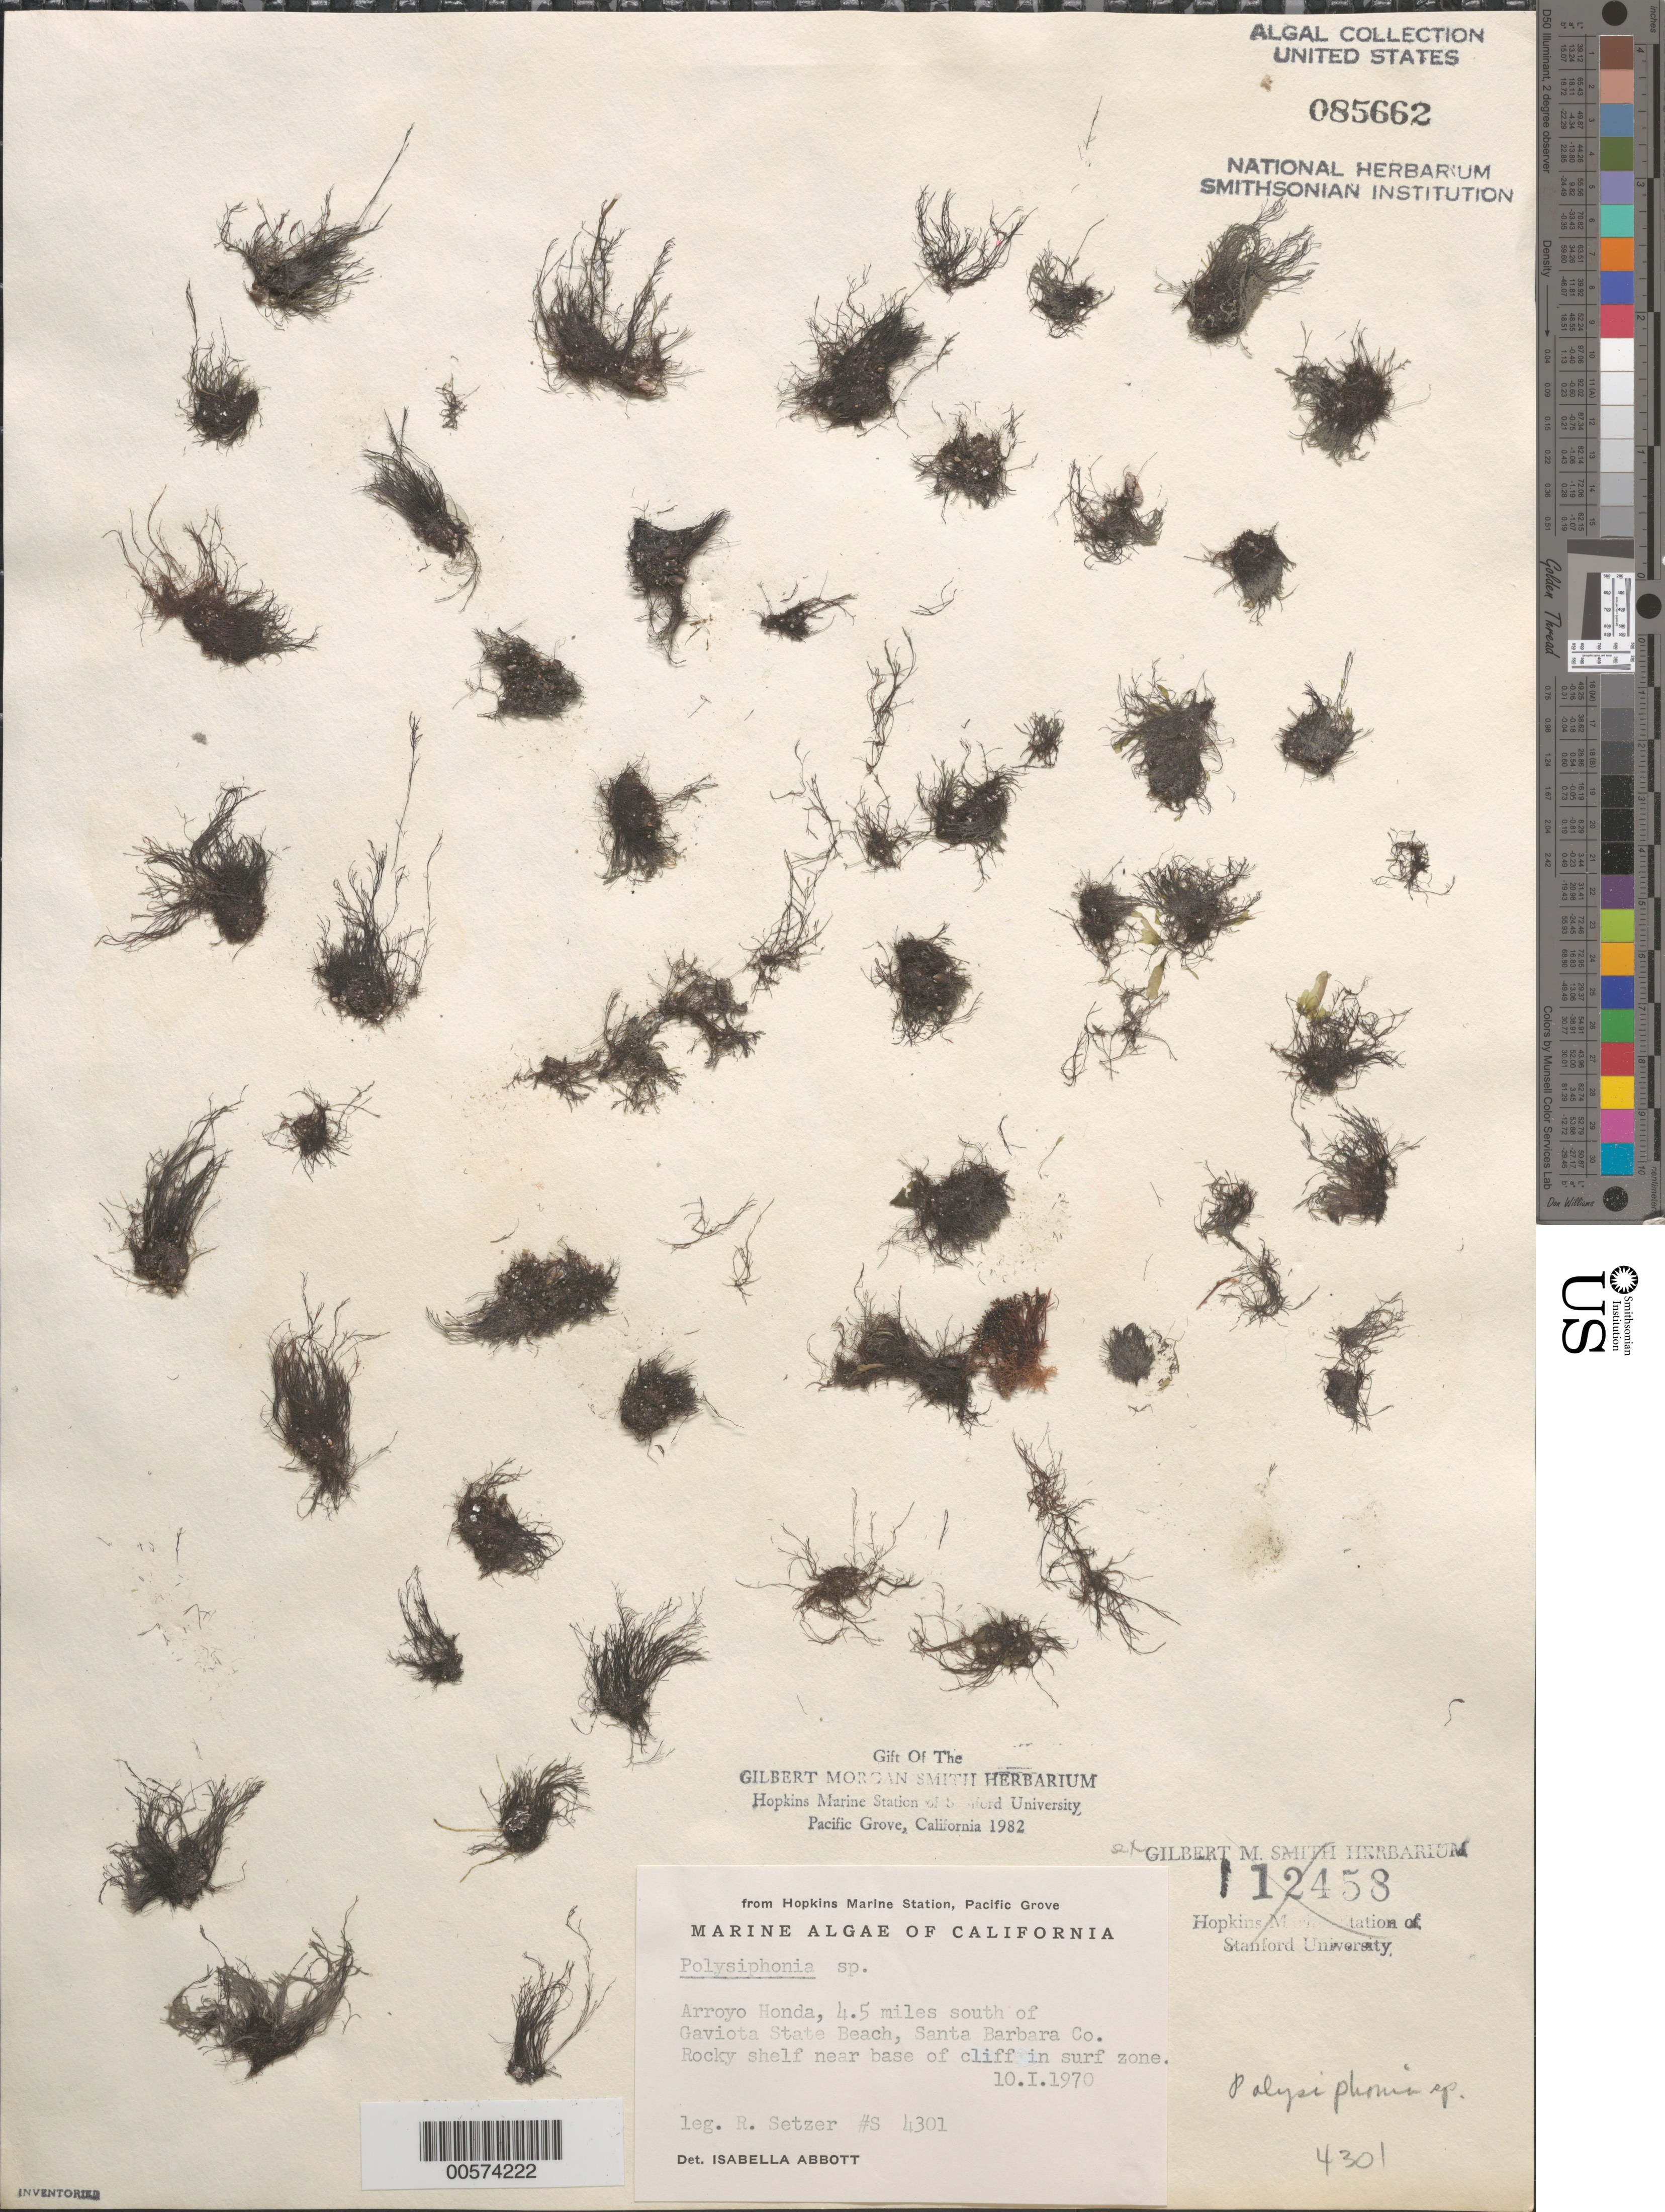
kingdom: Plantae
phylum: Rhodophyta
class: Florideophyceae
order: Ceramiales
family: Rhodomelaceae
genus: Polysiphonia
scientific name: Polysiphonia sp.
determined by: Abbott, Isabella A.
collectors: R. Setzer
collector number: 4301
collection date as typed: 10 Jan 1970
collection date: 1970-01-10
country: United States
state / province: California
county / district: Santa Barbara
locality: Arroyo Honda, 4.5 miles south of Gaviota State Beach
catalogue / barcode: US 85662